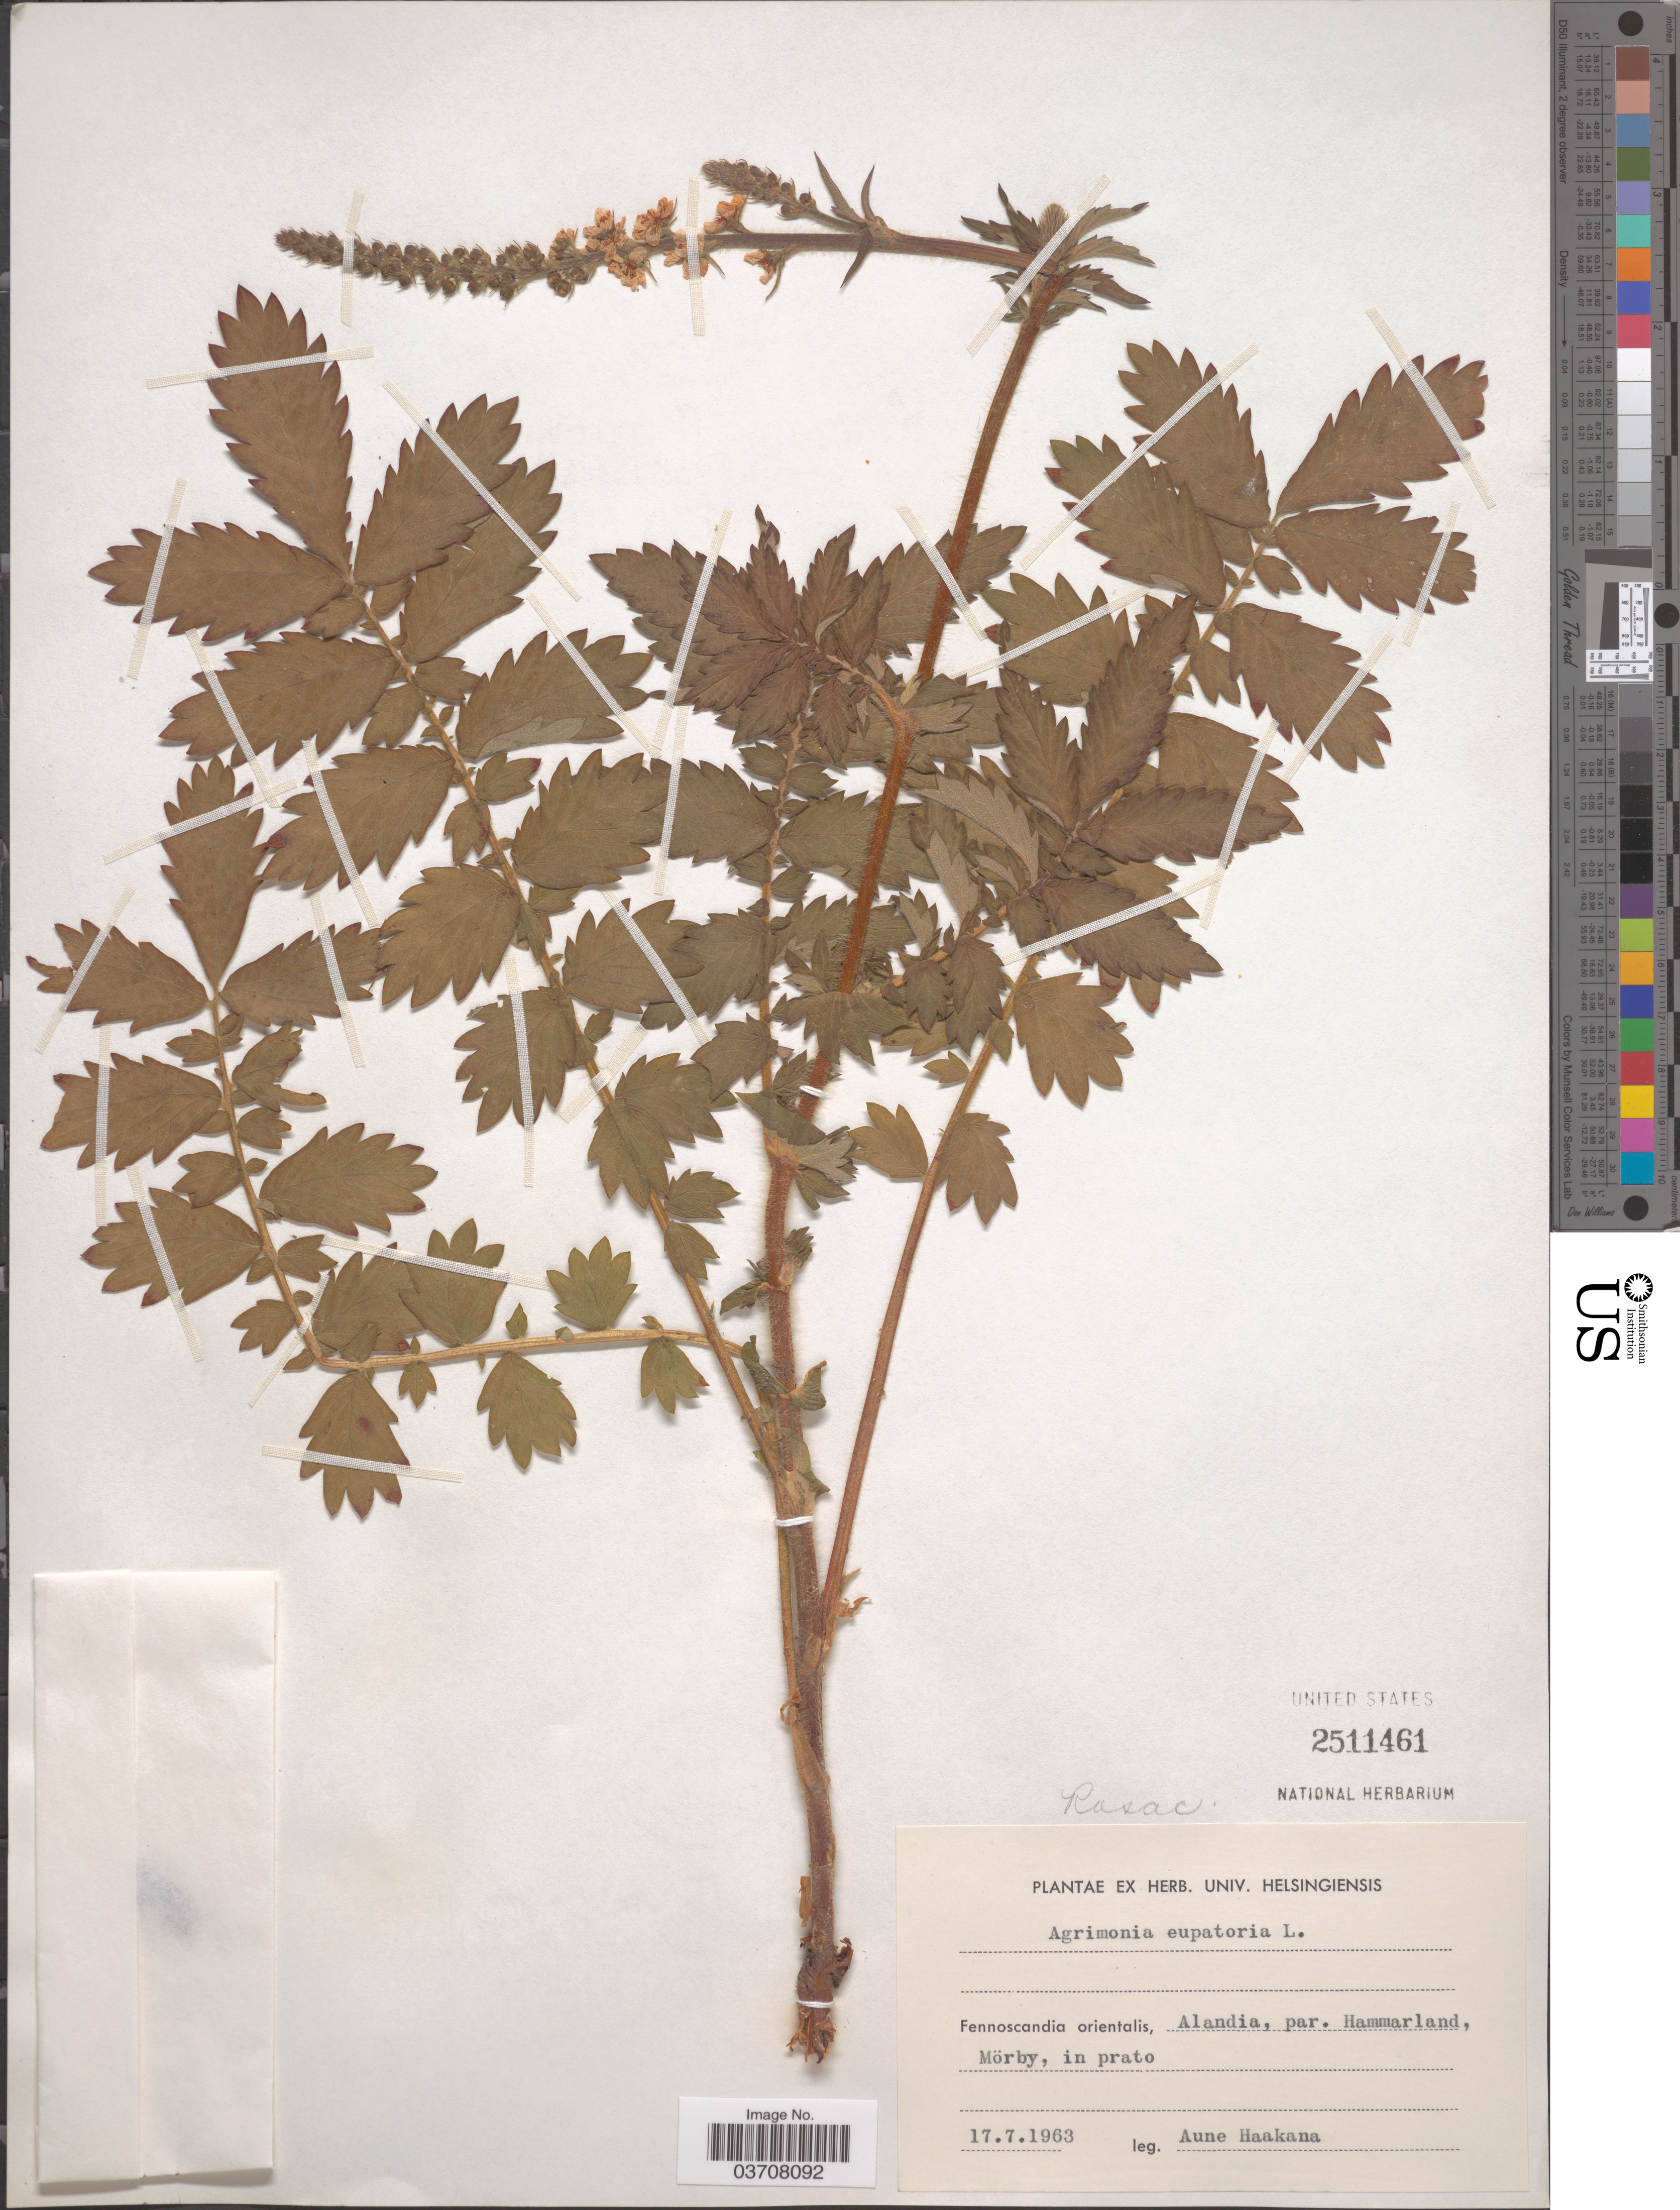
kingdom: Plantae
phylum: Tracheophyta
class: Magnoliopsida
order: Rosales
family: Rosaceae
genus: Agrimonia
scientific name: Agrimonia eupatoria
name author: L.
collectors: A. Haakana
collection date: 1963-07-17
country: Finland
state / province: Ahvenanmaa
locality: Fennoscandia orientalis, Alandia, par. Hammarland, Mörby, in prato.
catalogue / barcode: US 2511461